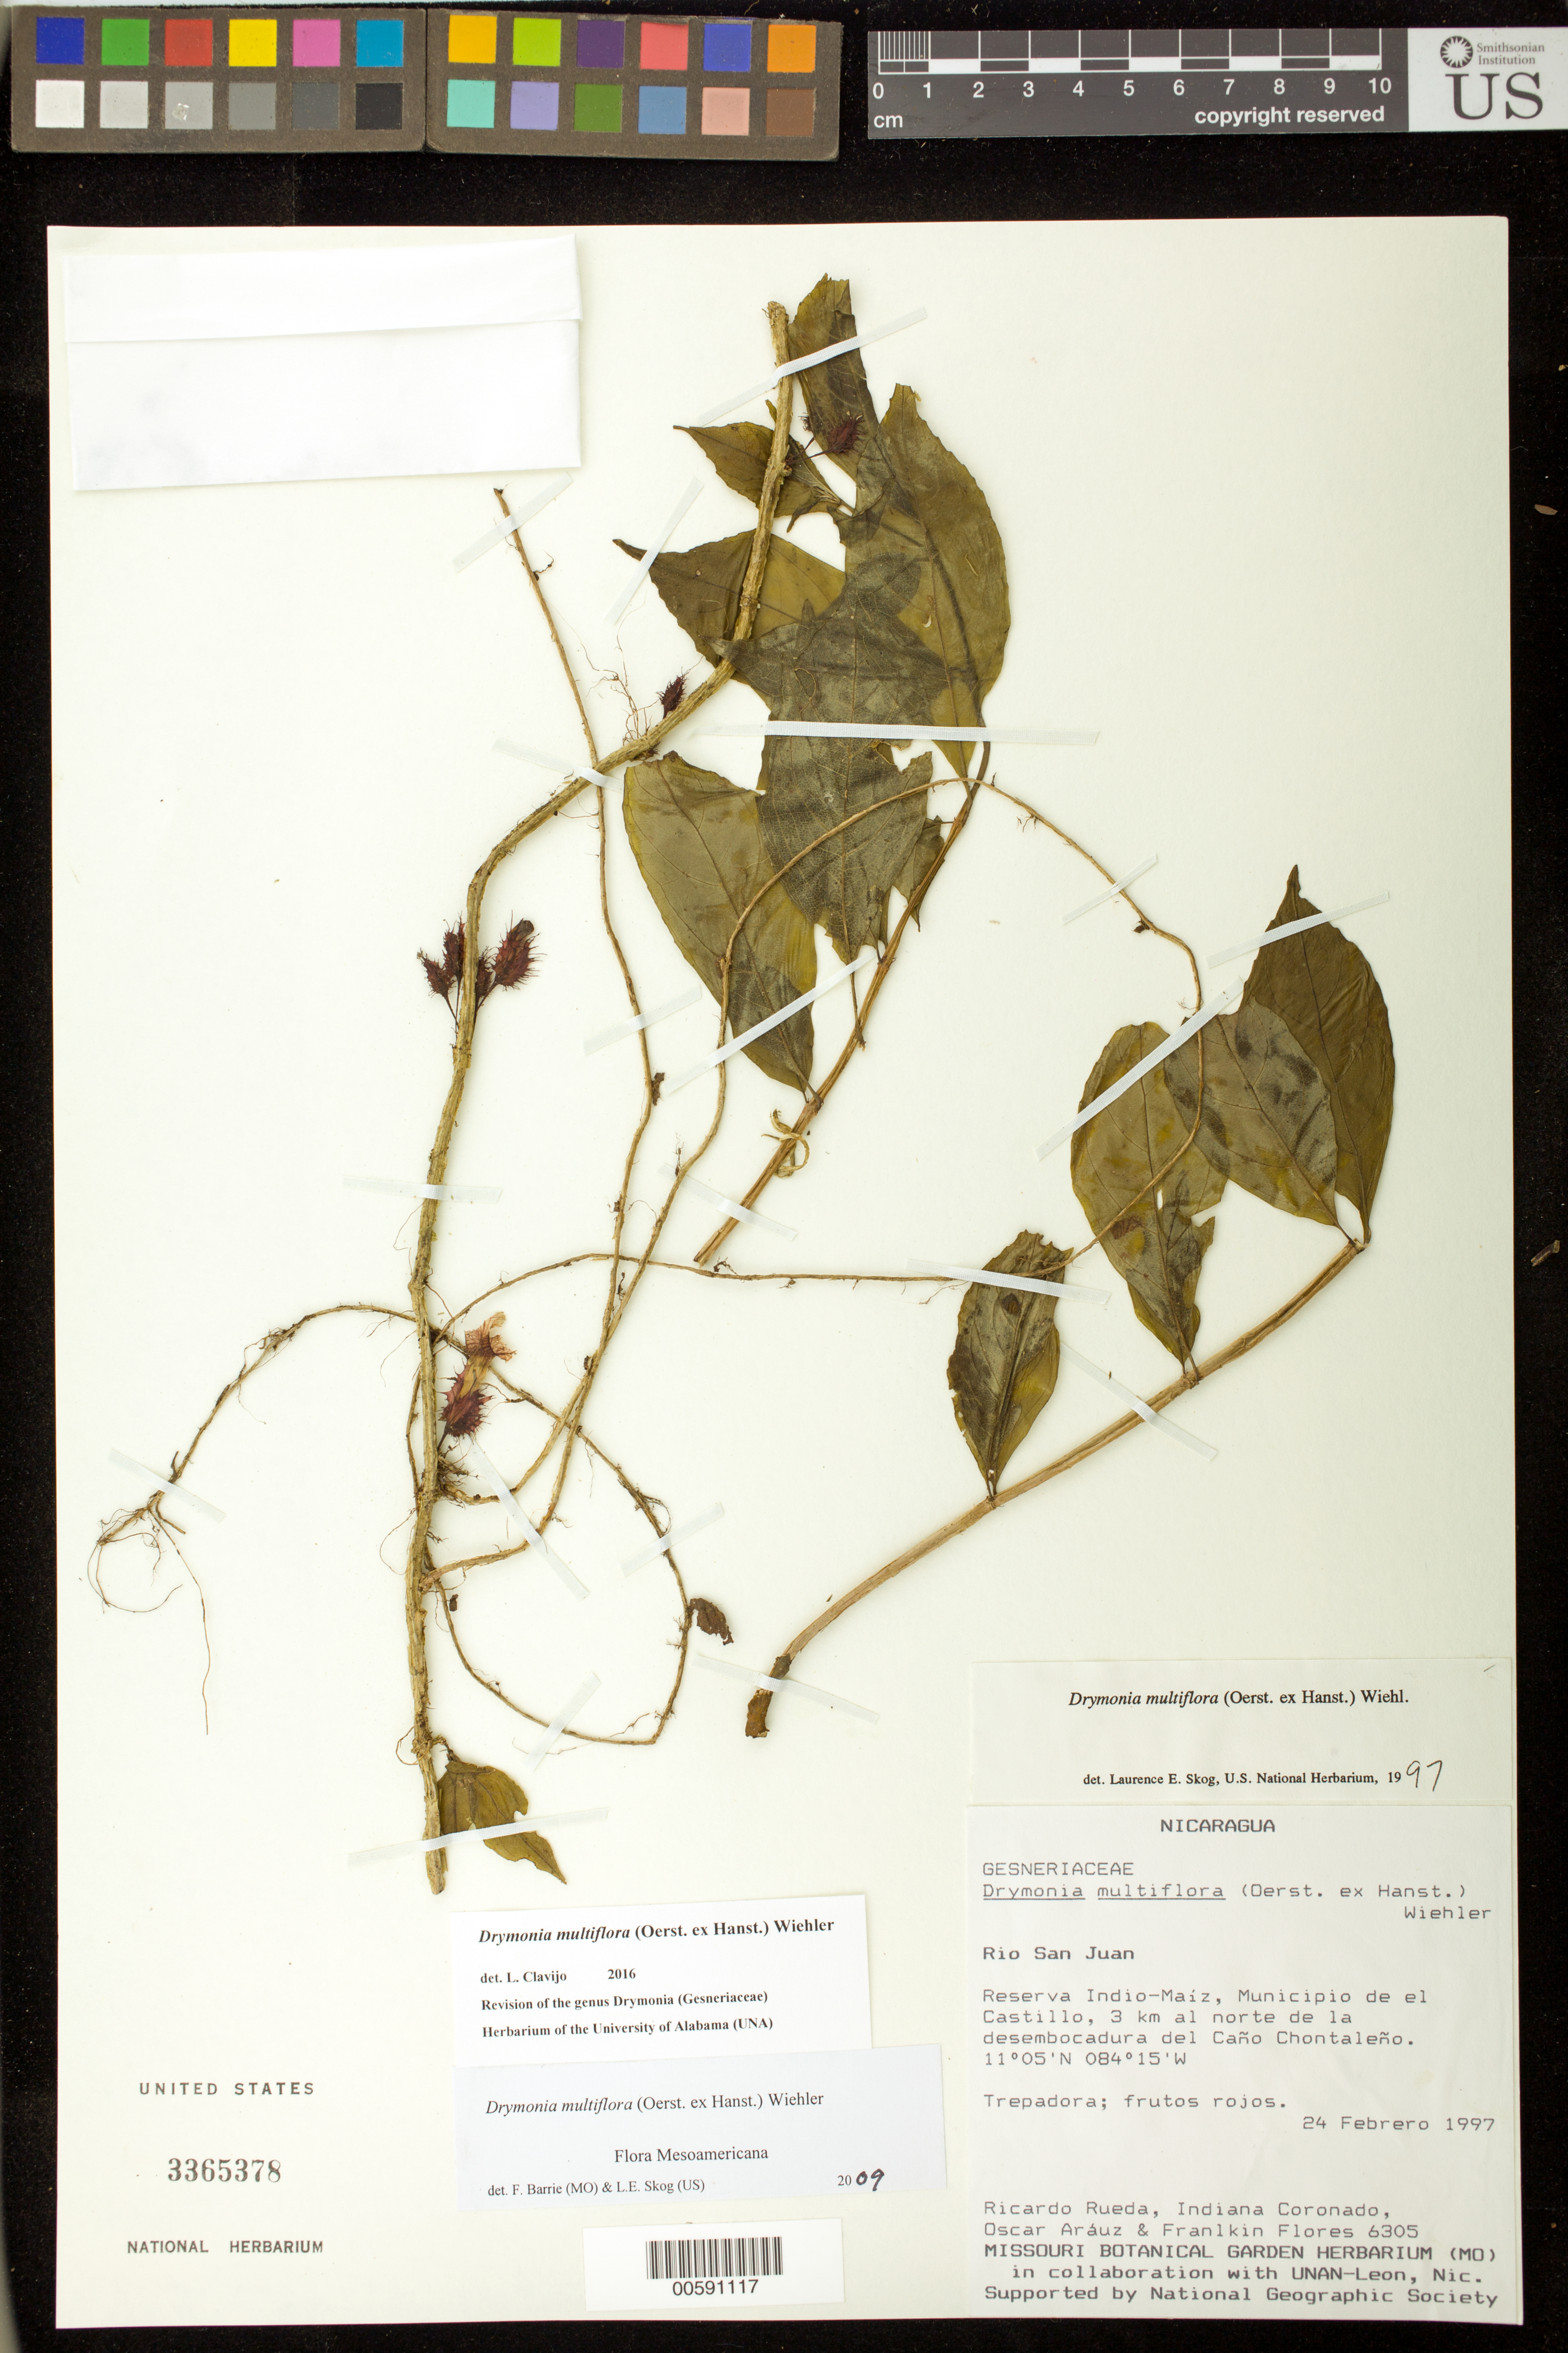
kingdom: Plantae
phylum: Tracheophyta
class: Magnoliopsida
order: Lamiales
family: Gesneriaceae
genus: Drymonia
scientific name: Drymonia multiflora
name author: (Oerst. ex Hanst.) Wiehler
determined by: Skog, Laurence E.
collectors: R. Rueda, I. Coronado, O. Aráuz & F. Flores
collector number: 6305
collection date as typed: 24 Feb 1997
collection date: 1997-02-24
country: Nicaragua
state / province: Rio San Juan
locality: Reserva Indio-Maíz, Mpio. de el Castillo, 3 km N de la desembocadura del Caño Chontaleño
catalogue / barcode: US 3365378